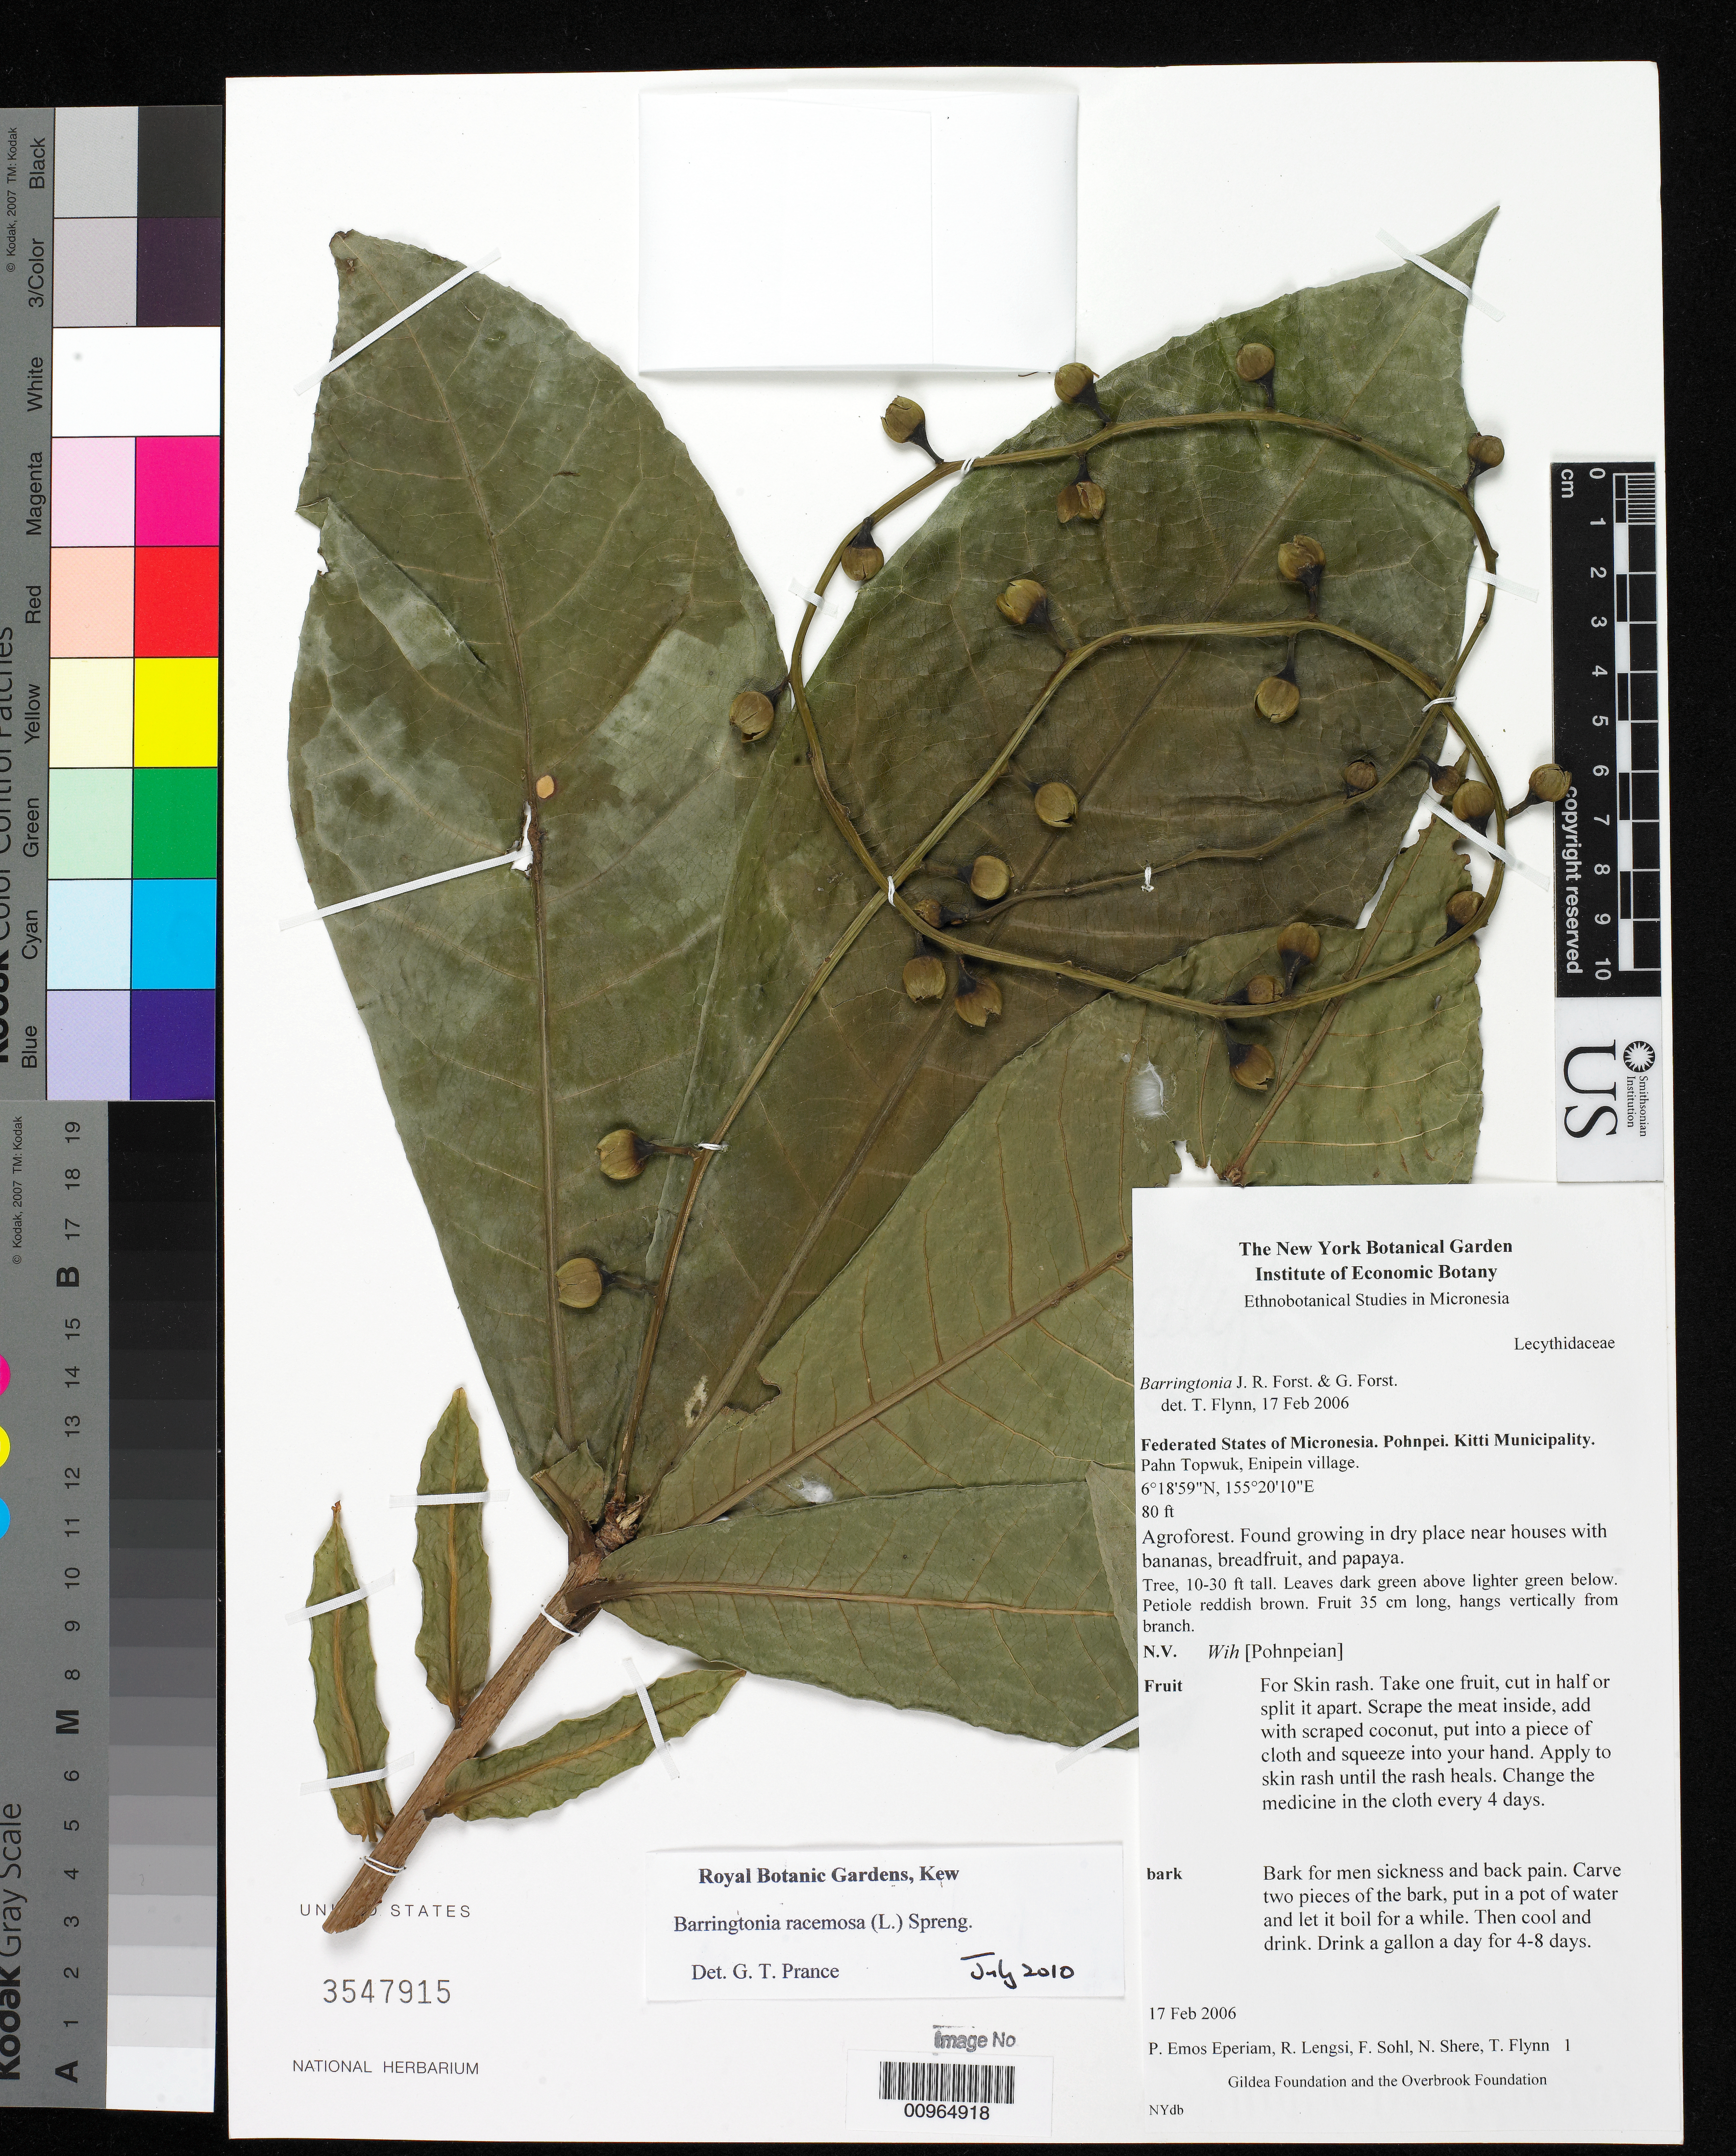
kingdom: Plantae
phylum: Tracheophyta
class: Magnoliopsida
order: Ericales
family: Lecythidaceae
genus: Barringtonia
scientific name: Barringtonia racemosa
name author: (L.) Spreng.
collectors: P. Eperiam, P. Eperiam, R. Lengsi, F. Sohl & N. Shere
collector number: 1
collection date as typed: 17 Feb 2006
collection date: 2006-02-17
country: Micronesia, Federated States of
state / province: Pohnpei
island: Pohnpei [Ponape]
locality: Kitti Municipality. Pahn Topwuk. Enipein village. Agroforest.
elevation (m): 24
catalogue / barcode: US 3547915